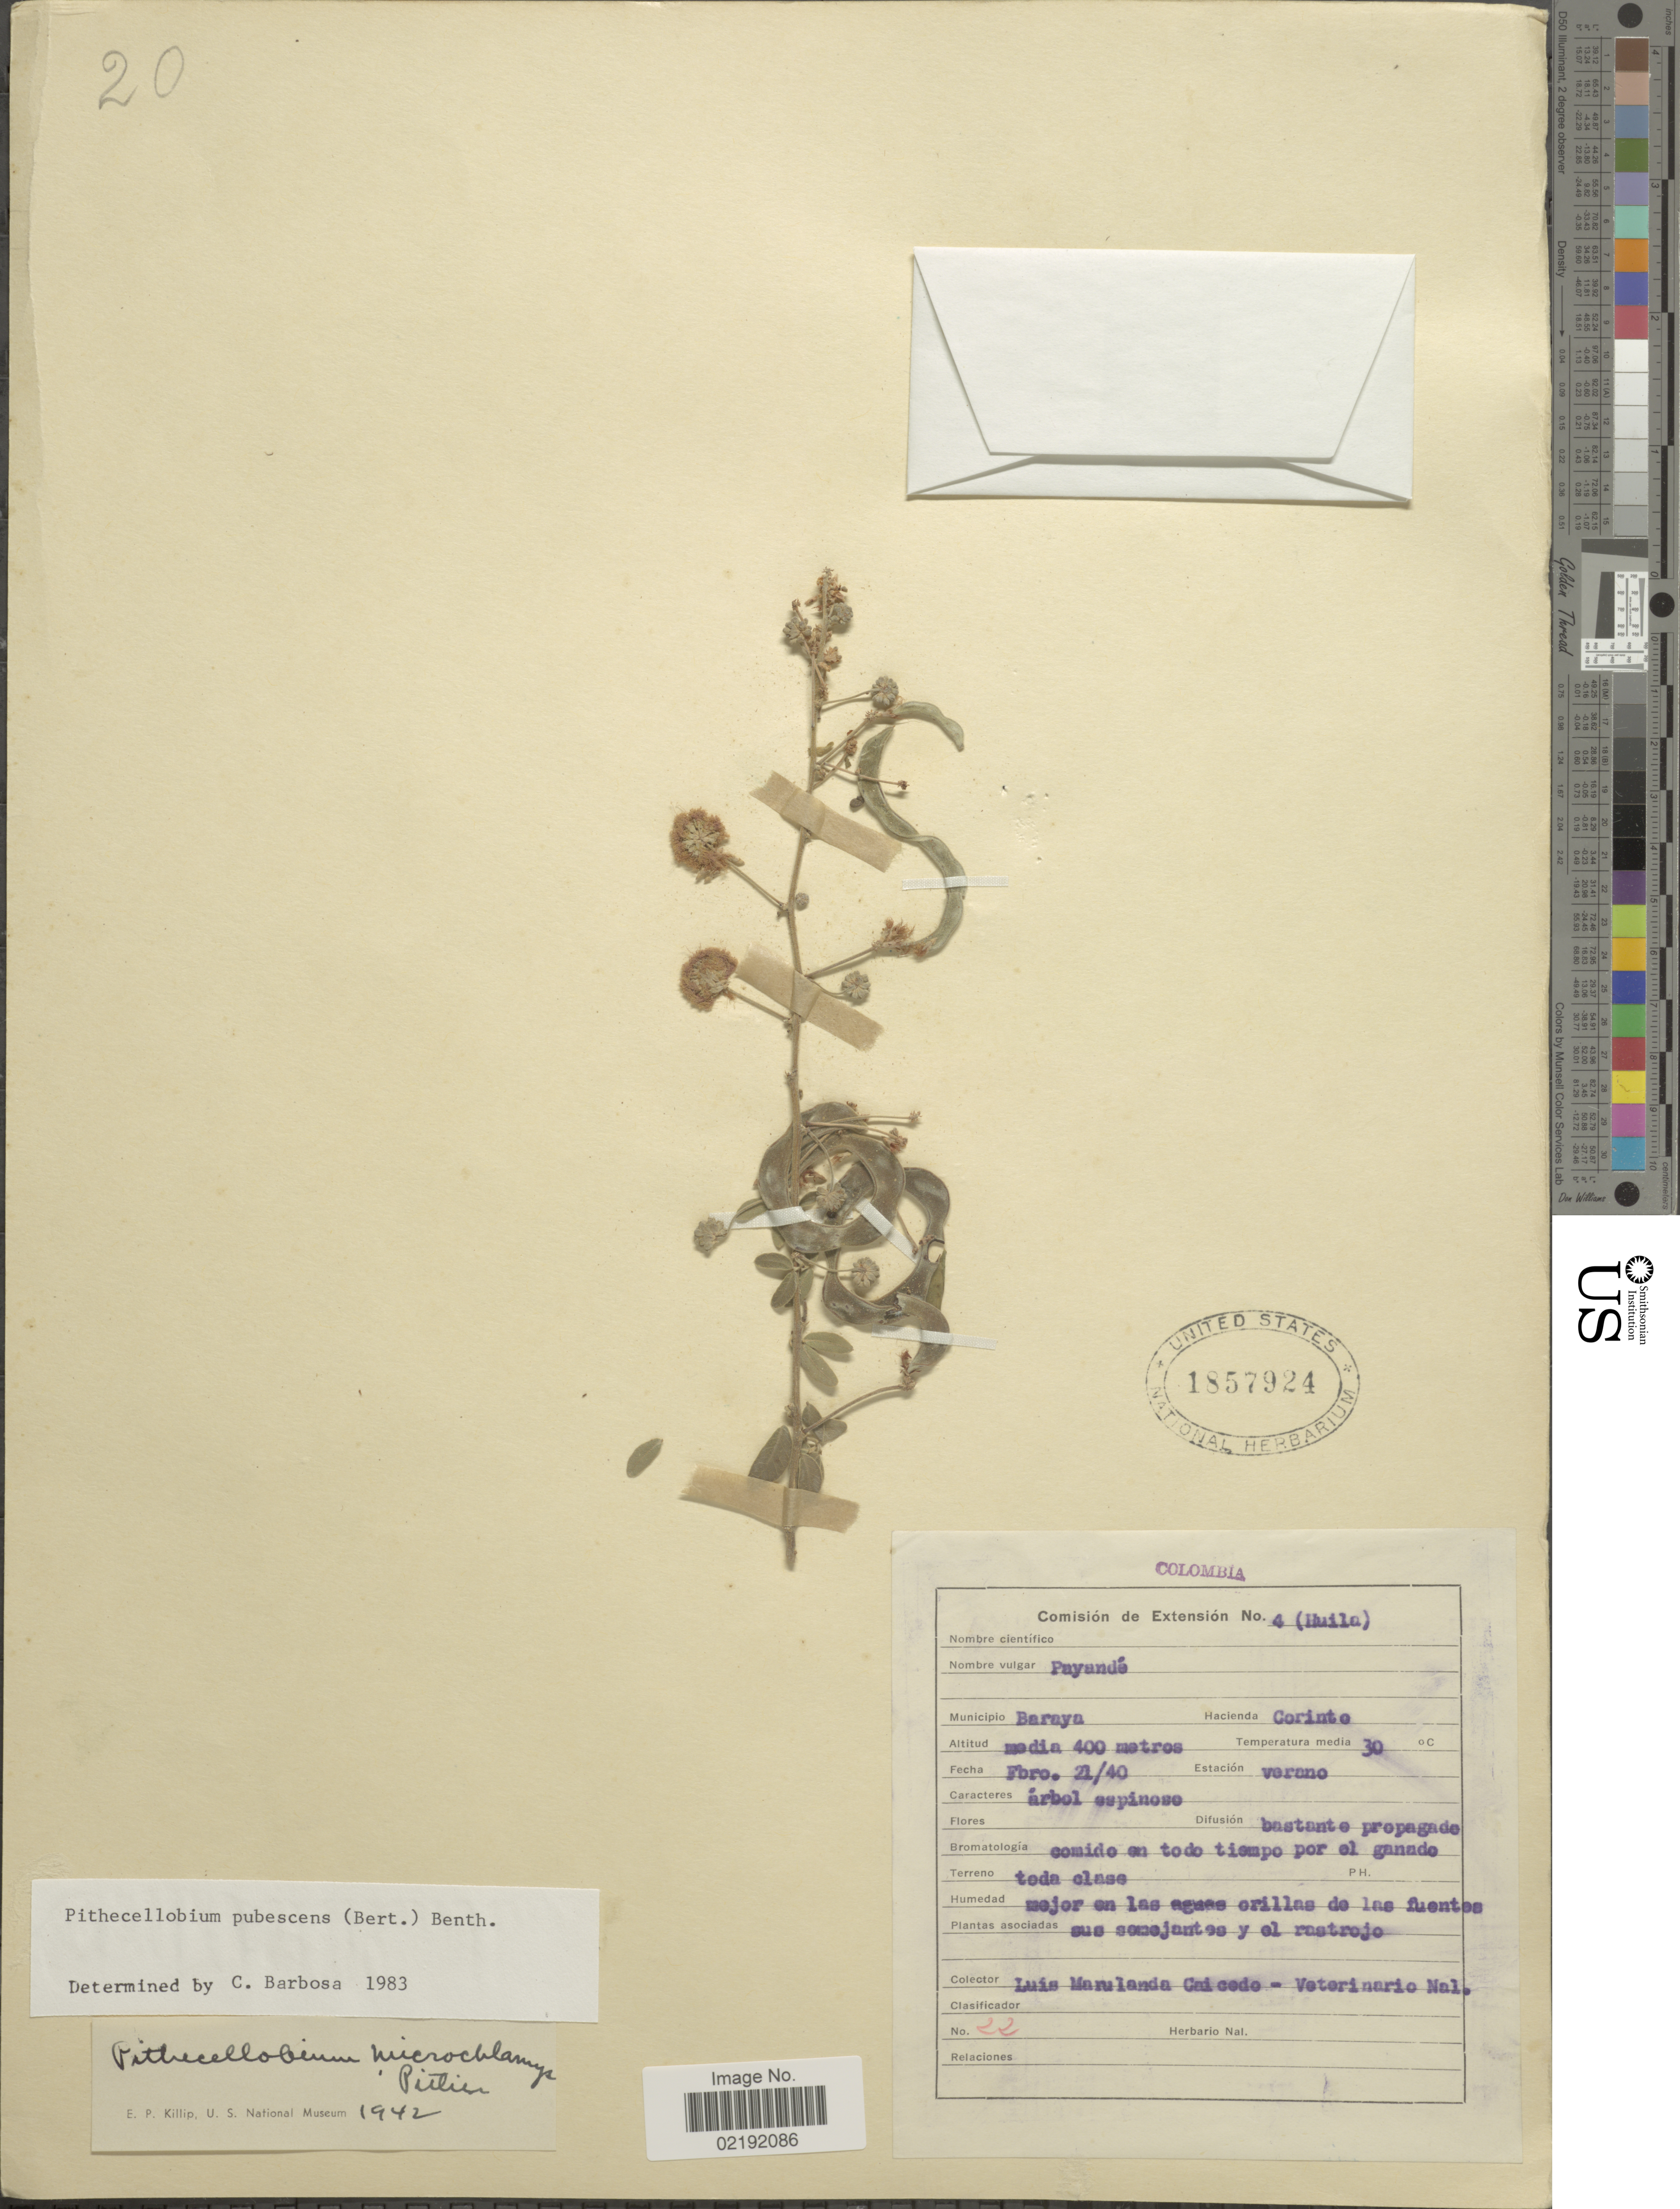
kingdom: Plantae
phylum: Tracheophyta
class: Magnoliopsida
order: Fabales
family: Fabaceae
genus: Pithecellobium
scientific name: Pithecellobium roseum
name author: (Vahl) Barneby & J.W. Grimes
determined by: U.S. National Herbarium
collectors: L. Marulanda Caicedo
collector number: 22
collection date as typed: Transcribed d/m/y: 21/2/40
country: Colombia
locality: Municipio Baraya. Hacienda Corinto.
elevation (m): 400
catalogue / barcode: US 1857924